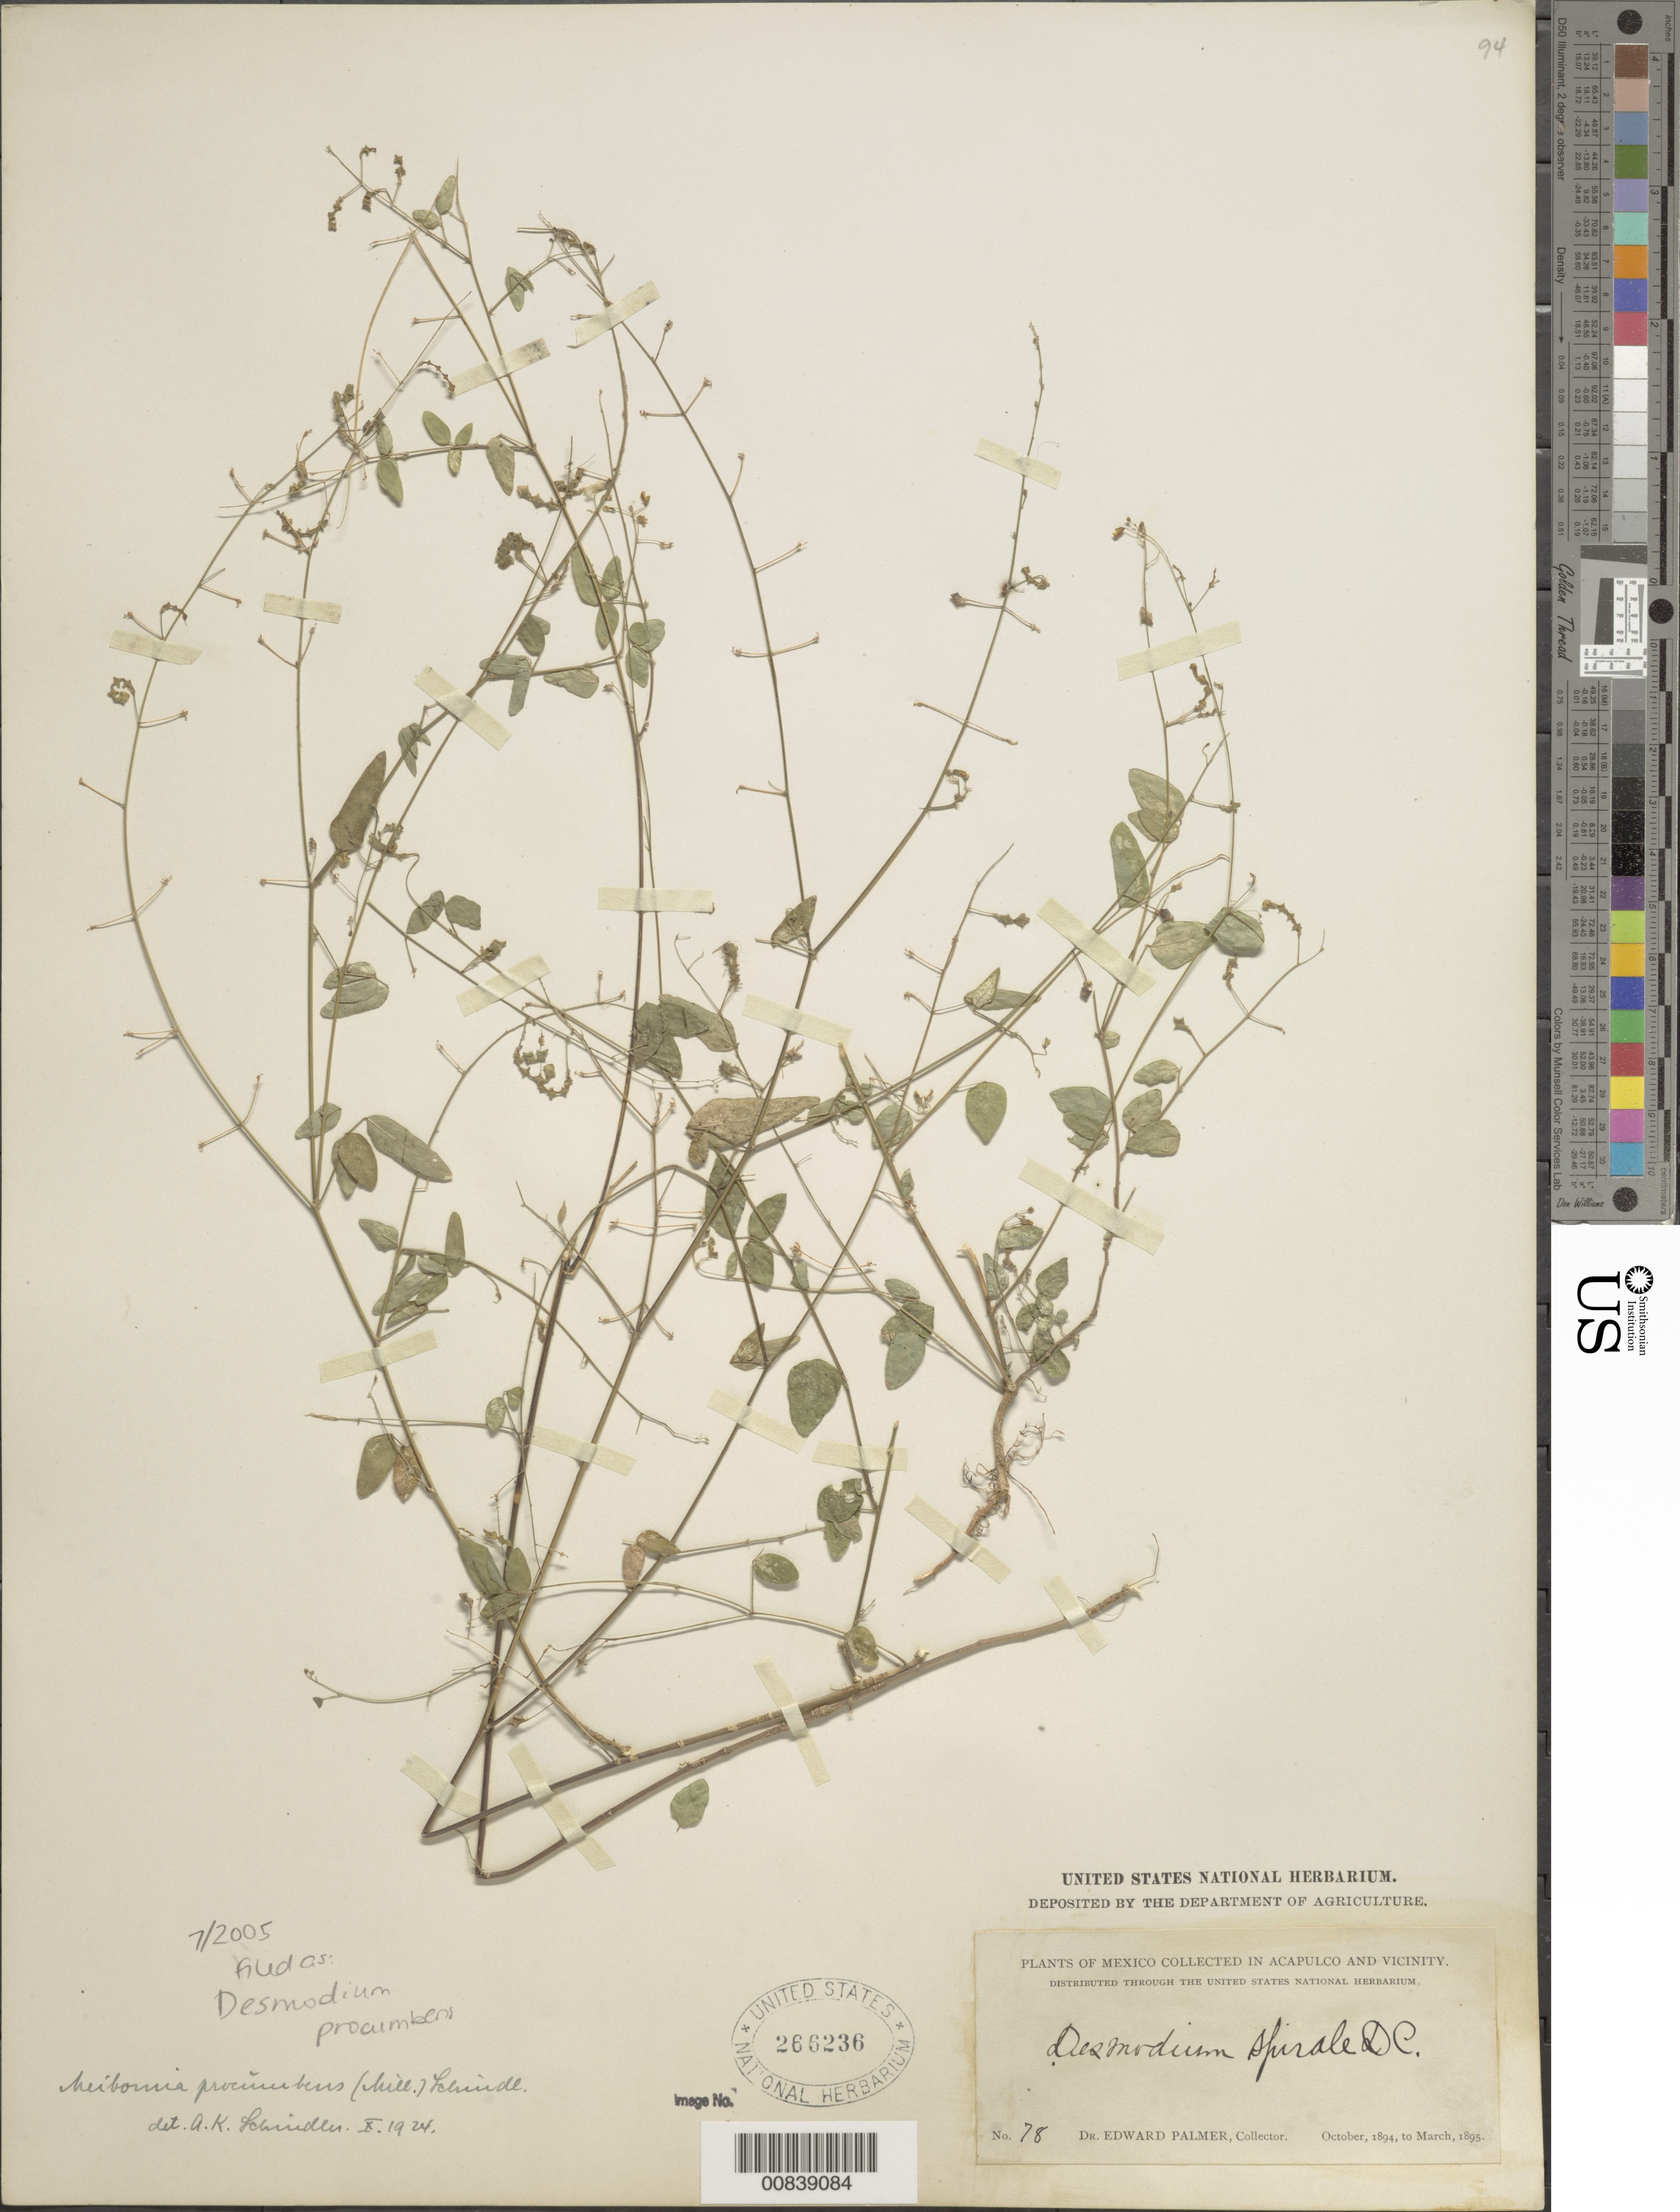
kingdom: Plantae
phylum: Tracheophyta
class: Magnoliopsida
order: Fabales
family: Fabaceae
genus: Desmodium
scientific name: Desmodium procumbens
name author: (Mill.) Hitchc.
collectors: E. Palmer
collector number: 78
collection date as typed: Oct 1894 to -- Mar 1895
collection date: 1894-10/1895-03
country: Mexico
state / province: Guerrero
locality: Acapulco, Guerrero and vicinity.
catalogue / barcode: US 266236